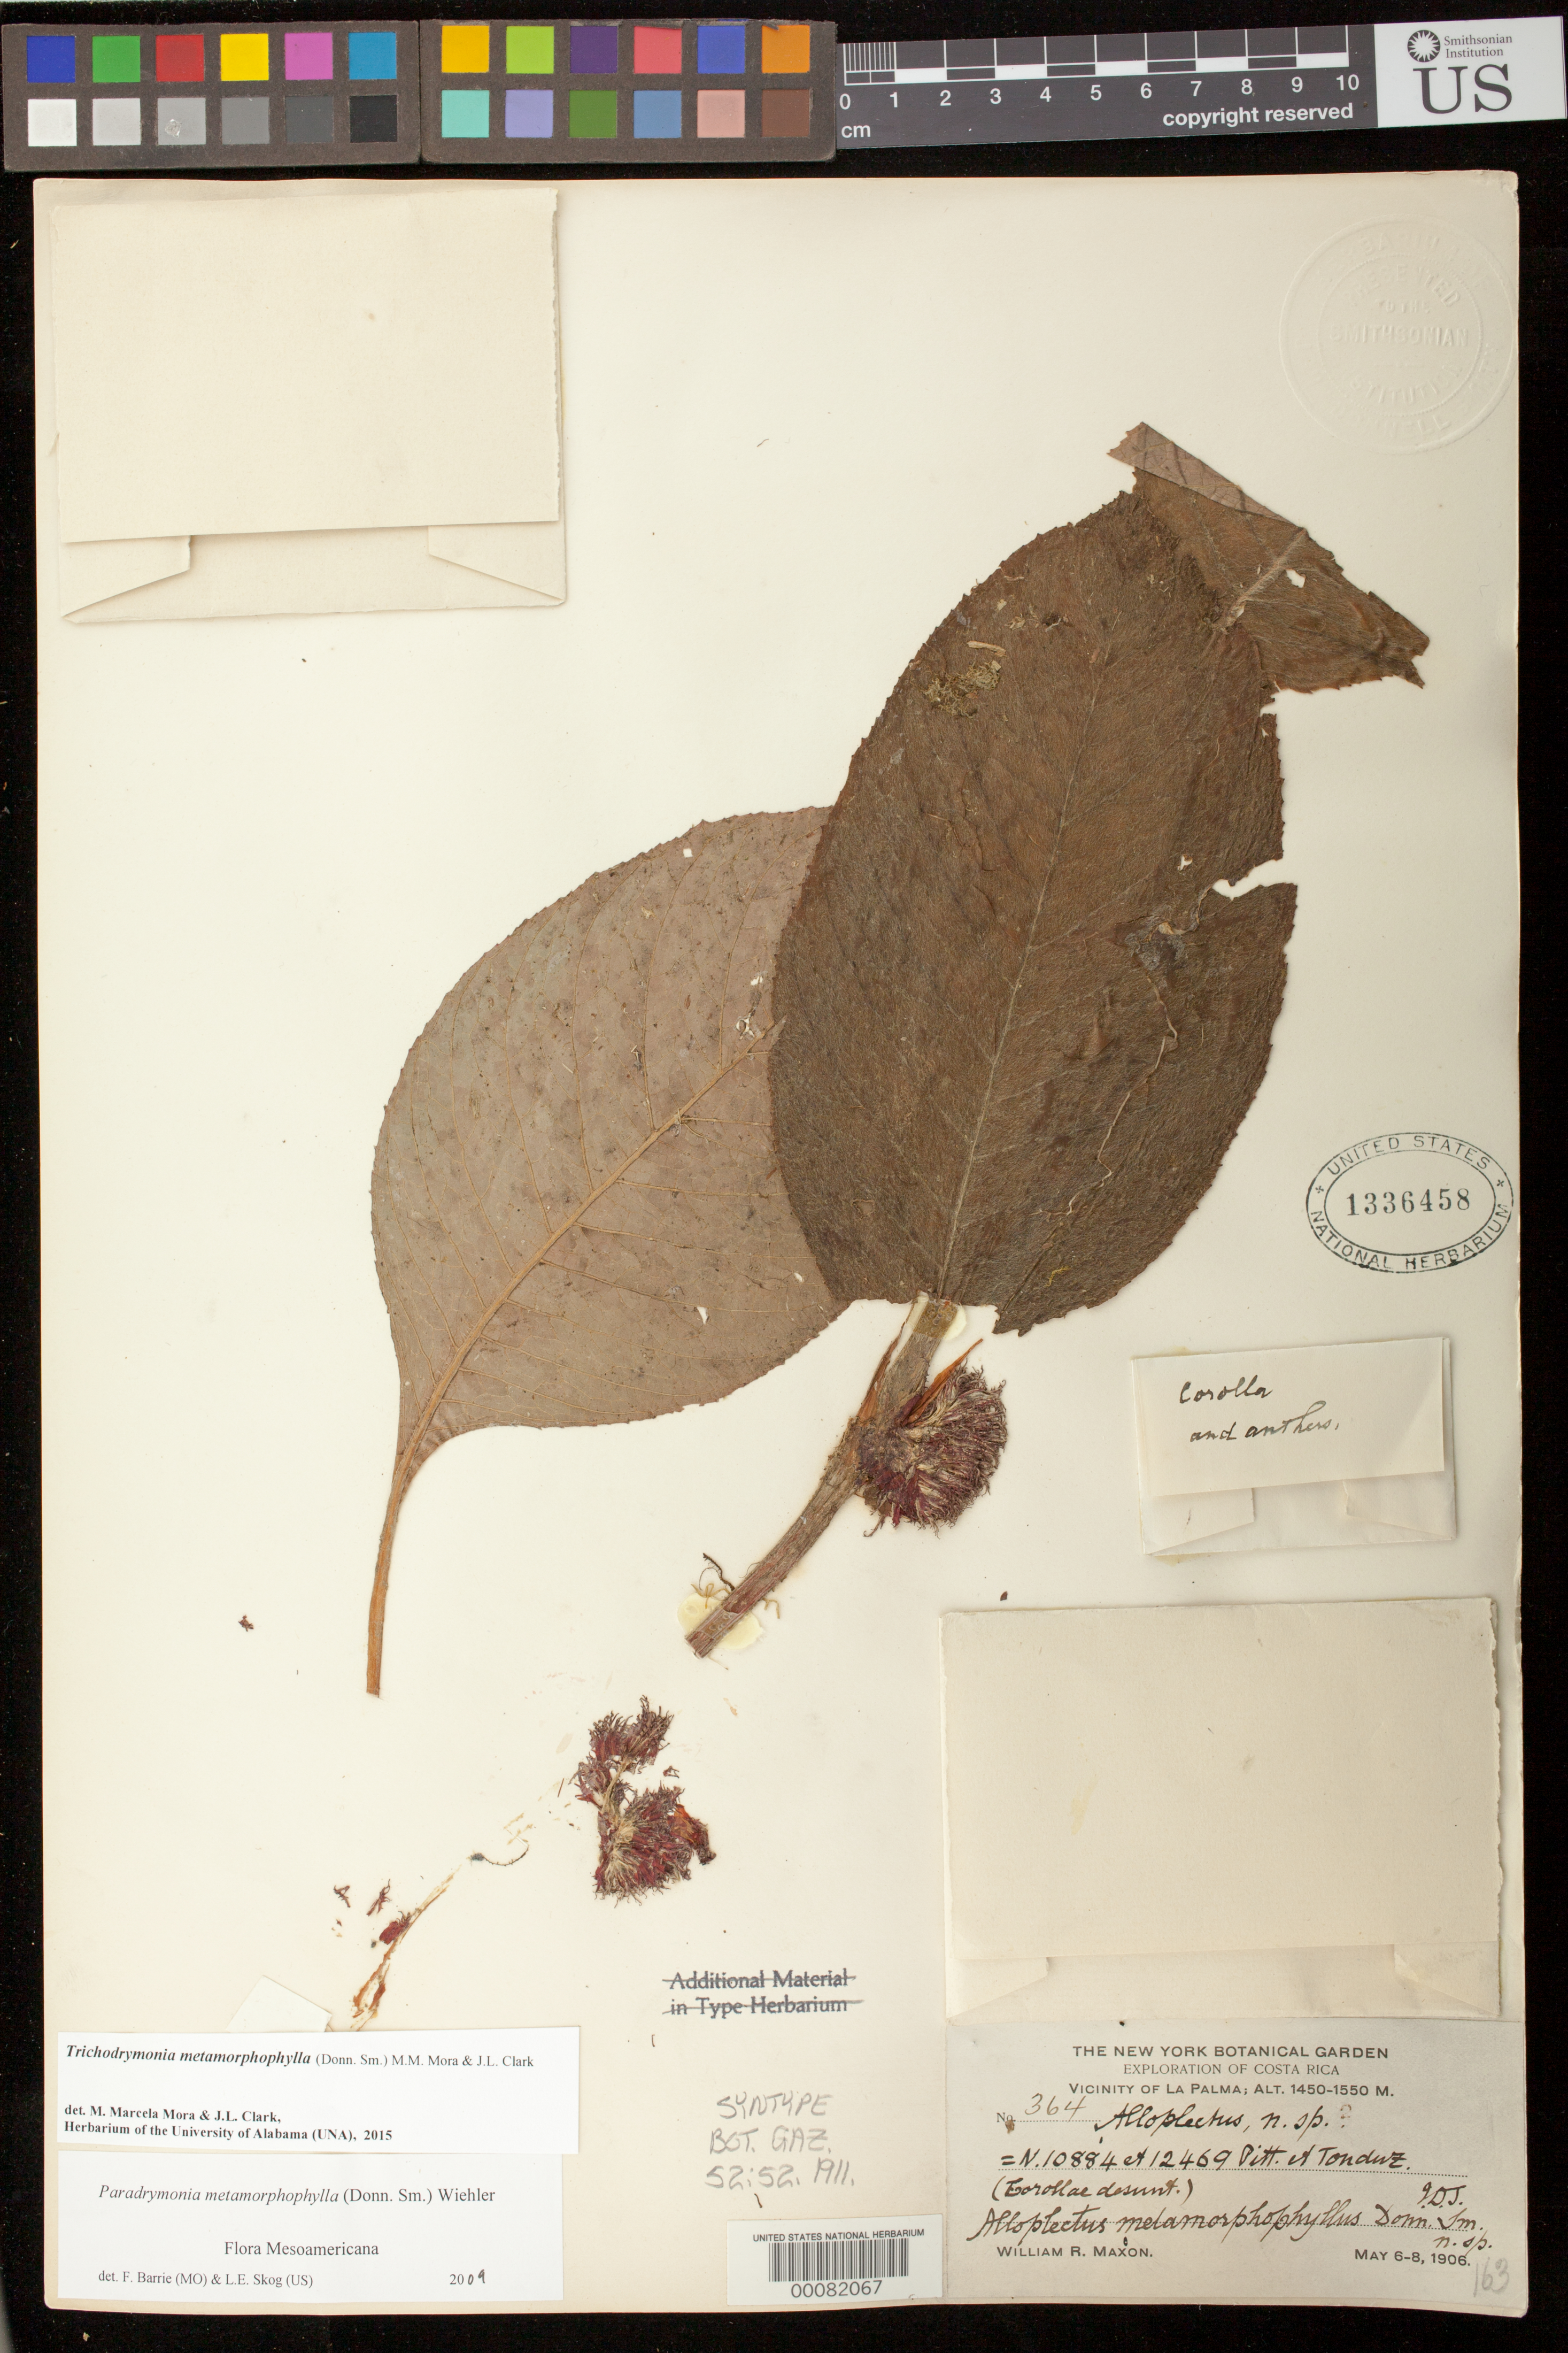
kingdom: Plantae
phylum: Tracheophyta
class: Magnoliopsida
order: Lamiales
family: Gesneriaceae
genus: Alloplectus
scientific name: Alloplectus metamorphophyllus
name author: Donn. Sm.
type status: Syntype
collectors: W. R. Maxon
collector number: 364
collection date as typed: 6-8 May 1906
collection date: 1906-05-06/1906-05-08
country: Costa Rica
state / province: San José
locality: Vicinity of La Palma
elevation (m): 1450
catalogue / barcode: US 1336458